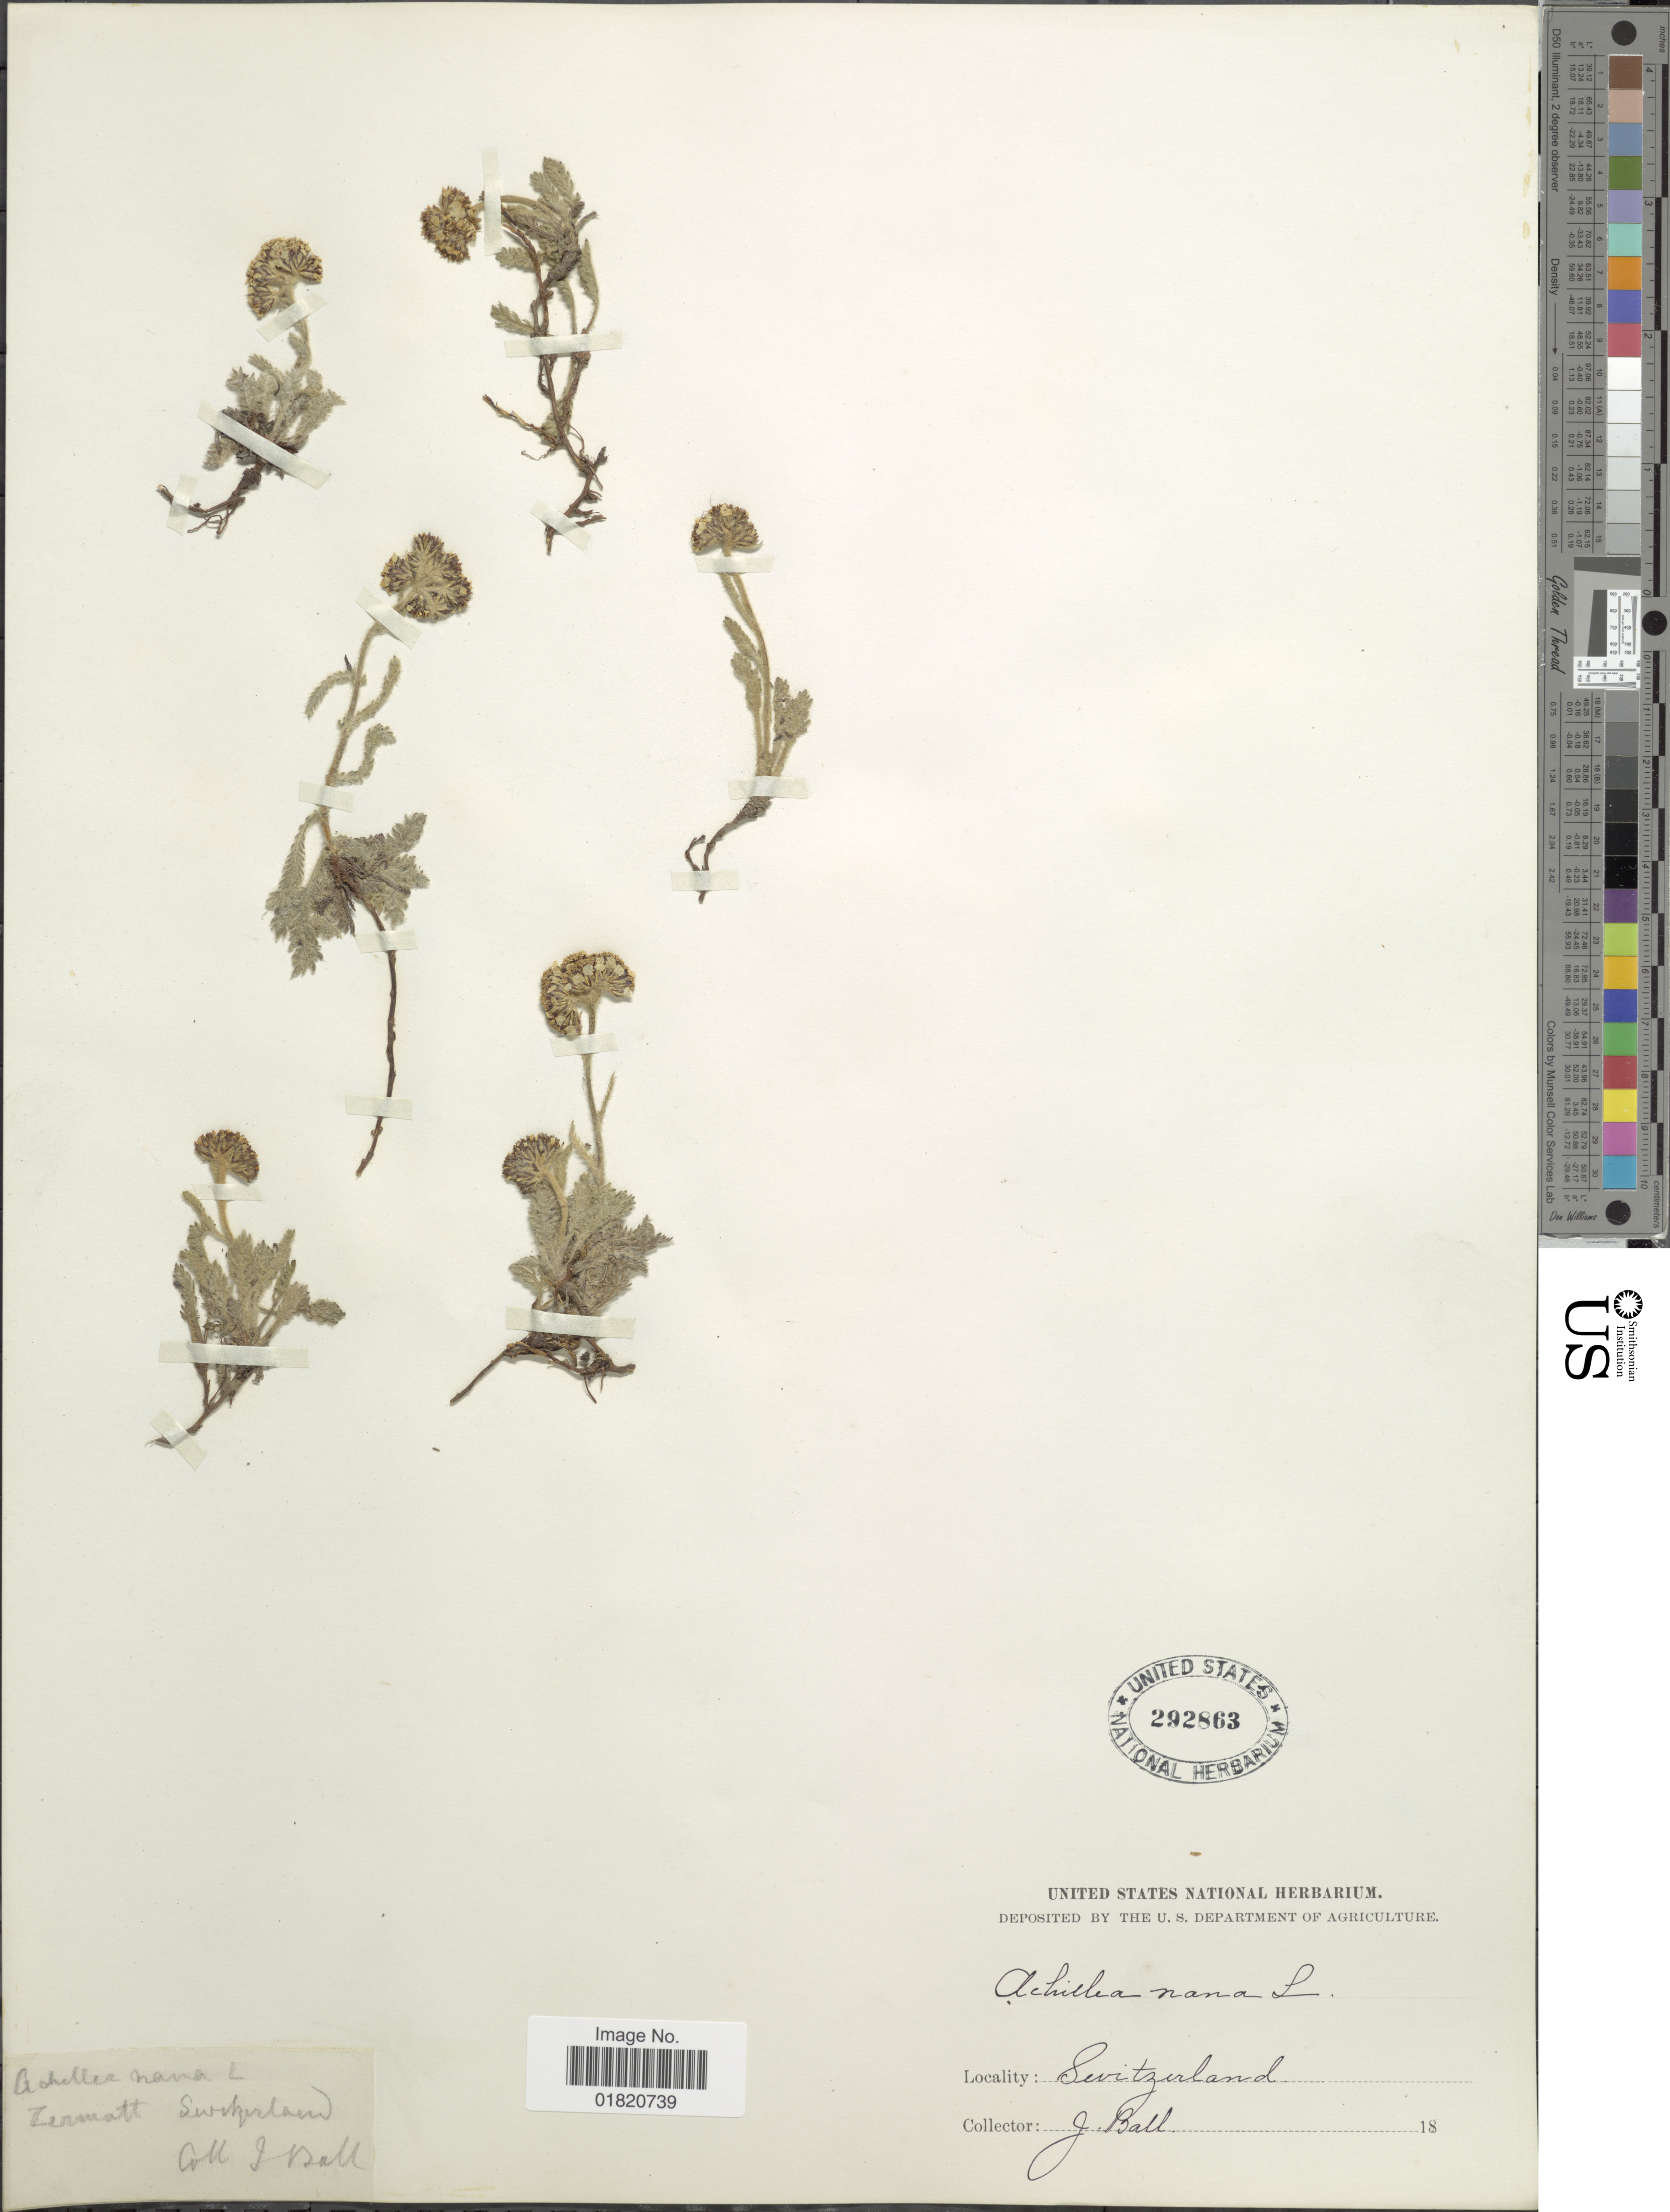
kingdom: Plantae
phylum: Tracheophyta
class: Magnoliopsida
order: Asterales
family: Asteraceae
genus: Achillea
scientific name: Achillea nana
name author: L.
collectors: J. Ball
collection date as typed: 18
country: Switzerland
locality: Zermatt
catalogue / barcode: US 292863